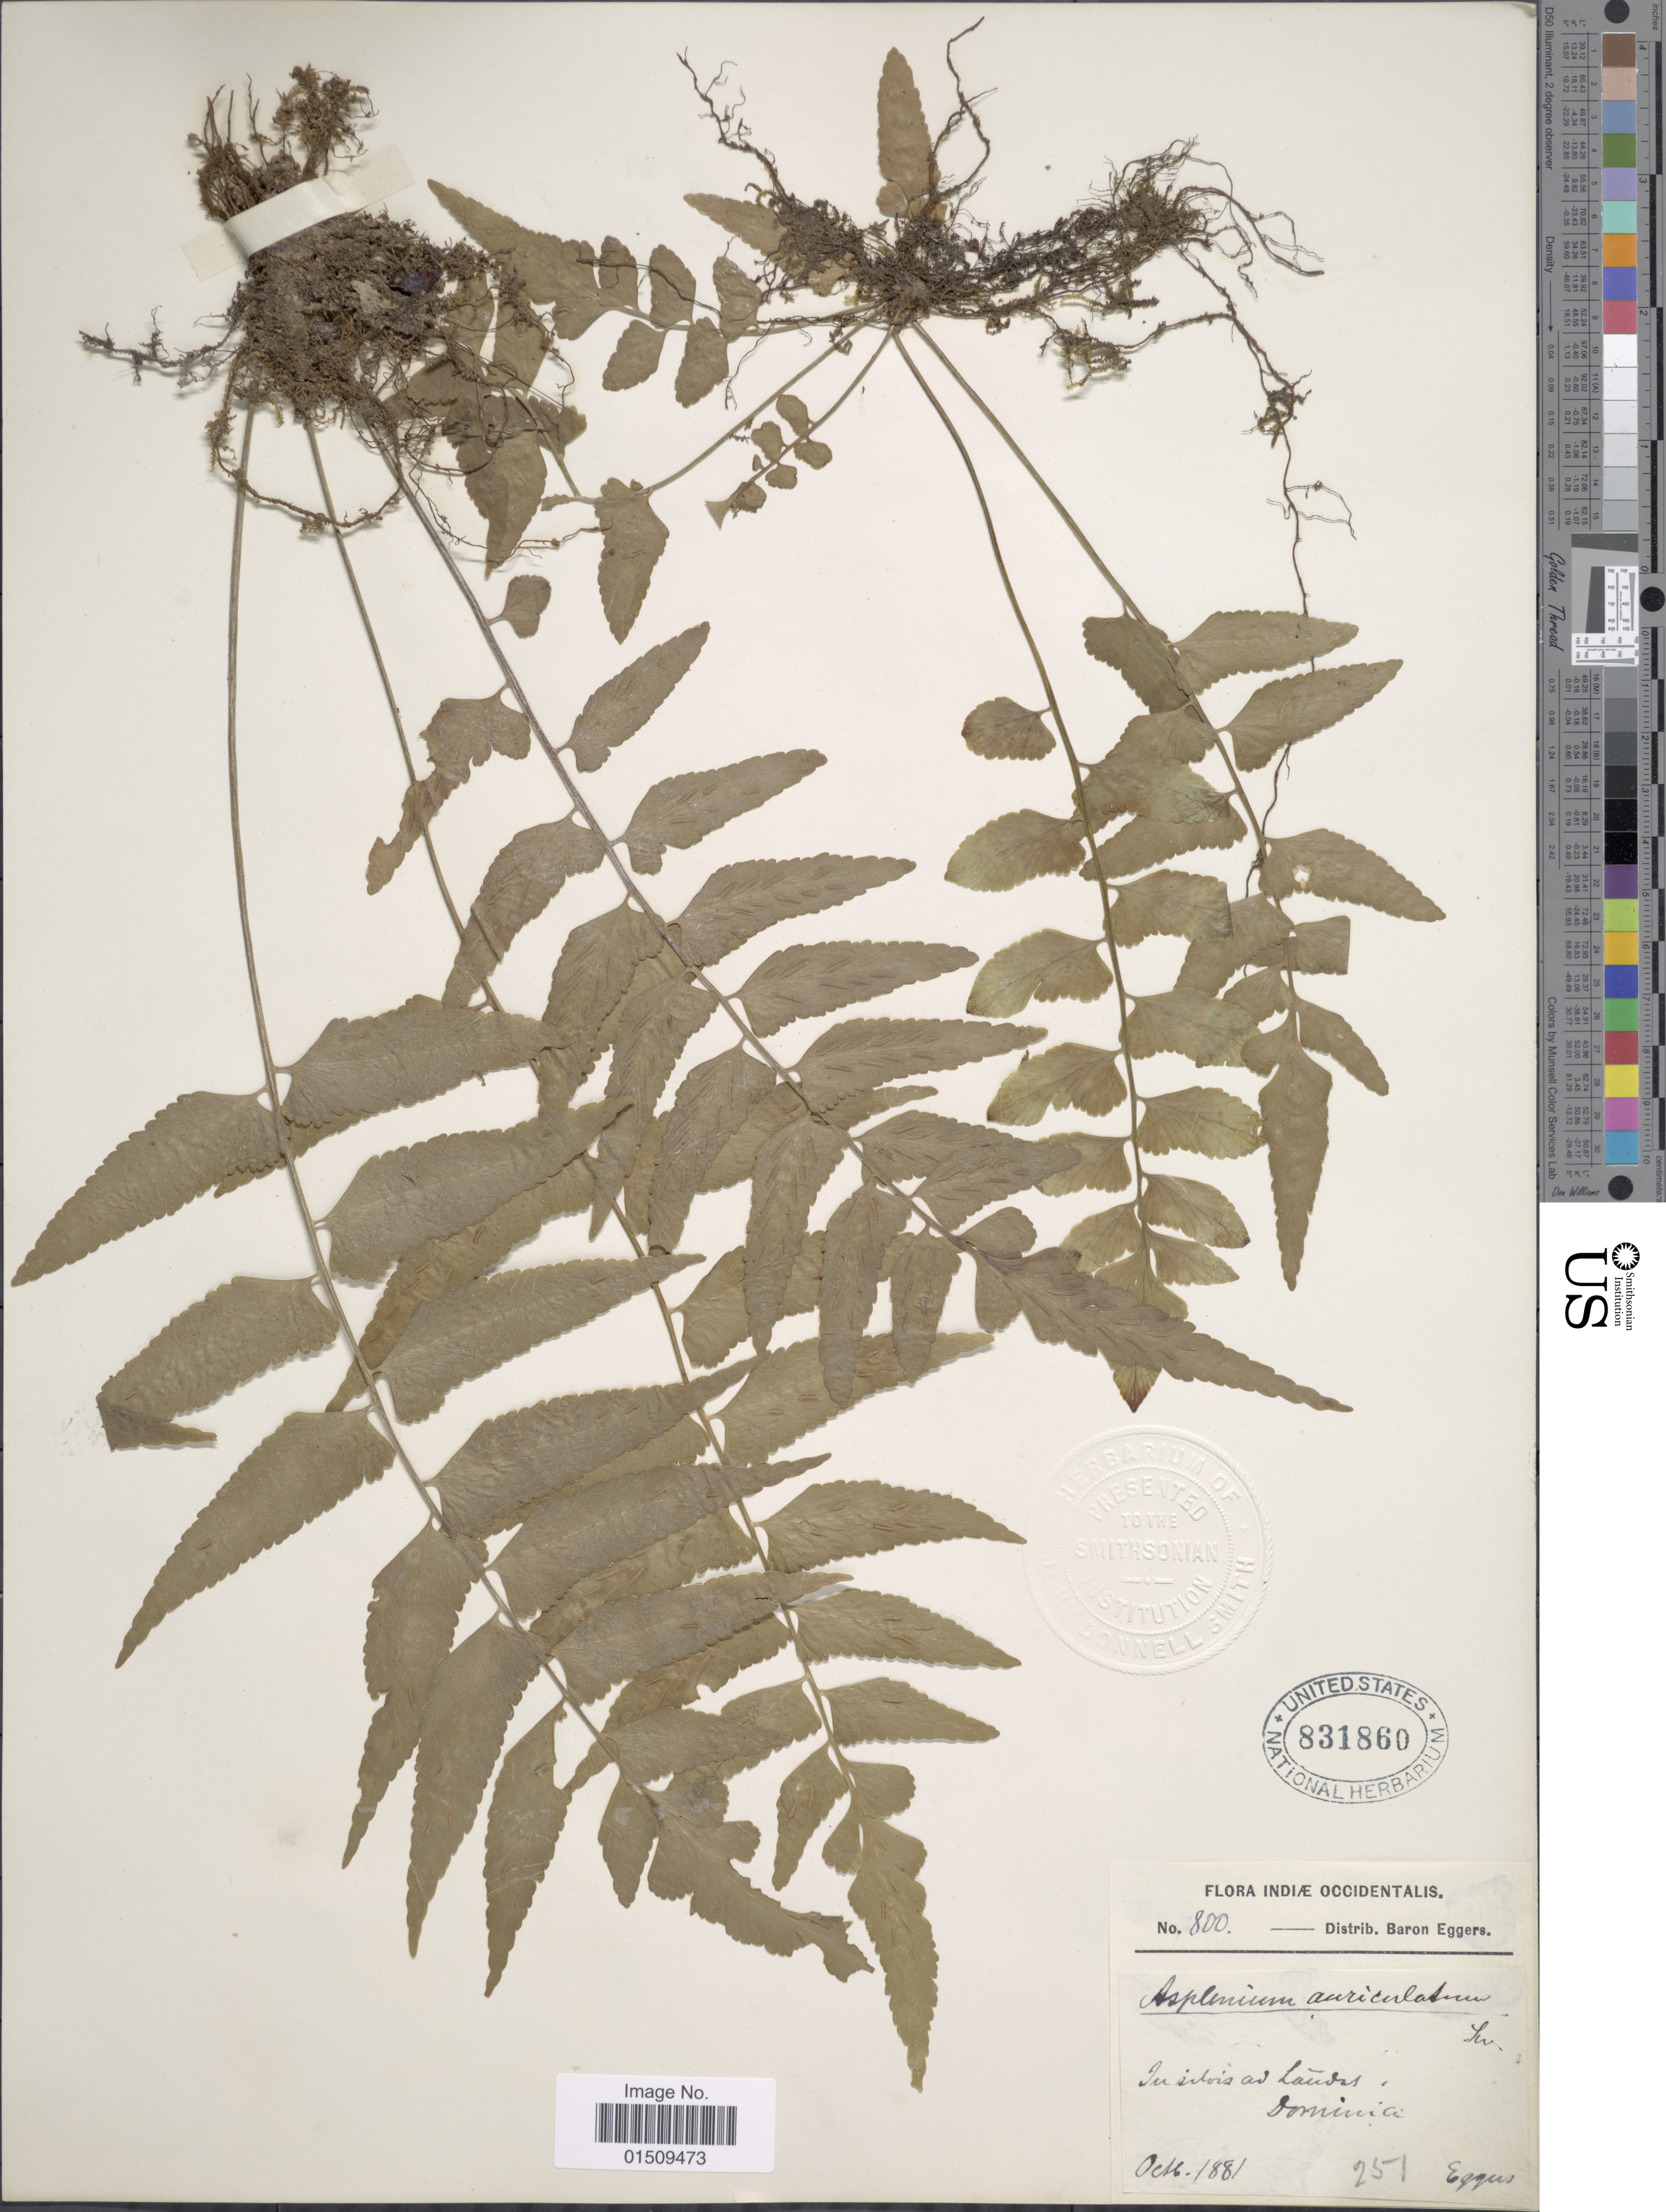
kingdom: Plantae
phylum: Tracheophyta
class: Polypodiopsida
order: Polypodiales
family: Aspleniaceae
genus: Asplenium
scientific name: Asplenium salicifolium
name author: L.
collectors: H. F. A. von Eggers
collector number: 800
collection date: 1881-10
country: Dominica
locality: Indiae Occidentalis, In silvis ad Laudat, Dominca.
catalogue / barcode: US 831860